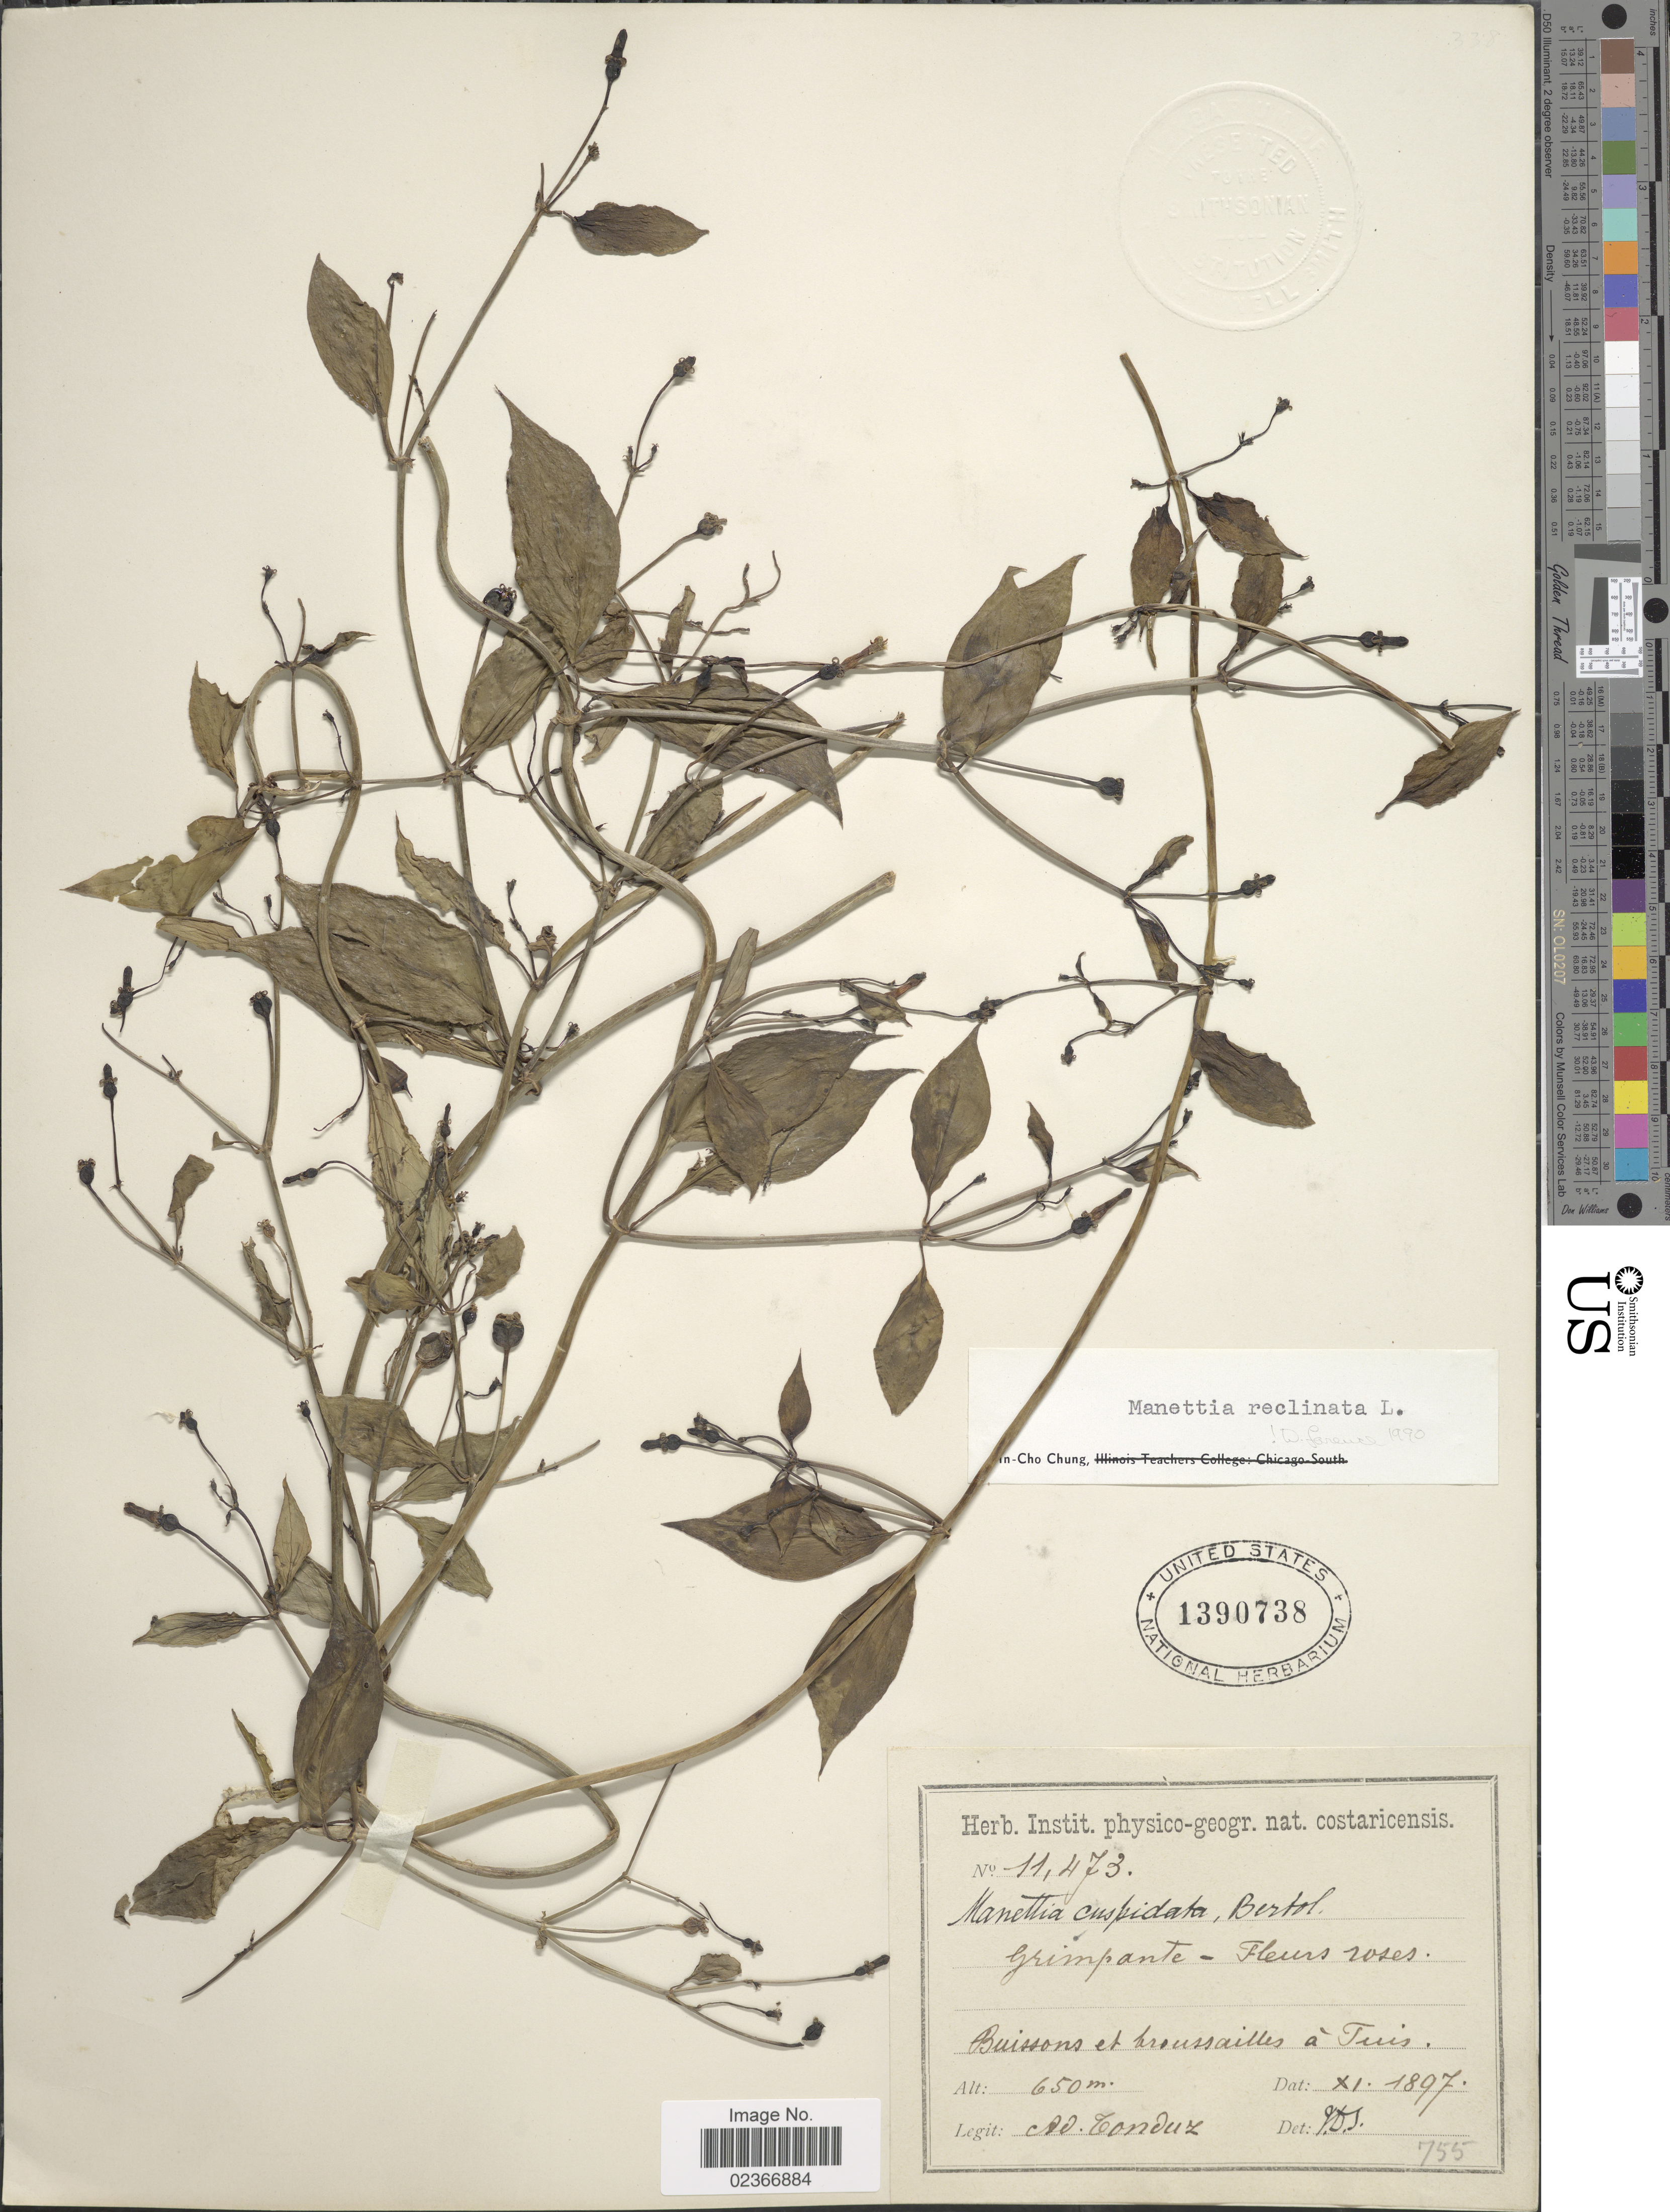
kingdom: Plantae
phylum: Tracheophyta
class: Magnoliopsida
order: Gentianales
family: Rubiaceae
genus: Manettia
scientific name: Manettia reclinata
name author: L.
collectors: A. Tonduz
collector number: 11473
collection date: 1897-11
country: Costa Rica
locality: Buissons et broussailles a Tuis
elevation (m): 650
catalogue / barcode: US 1390738